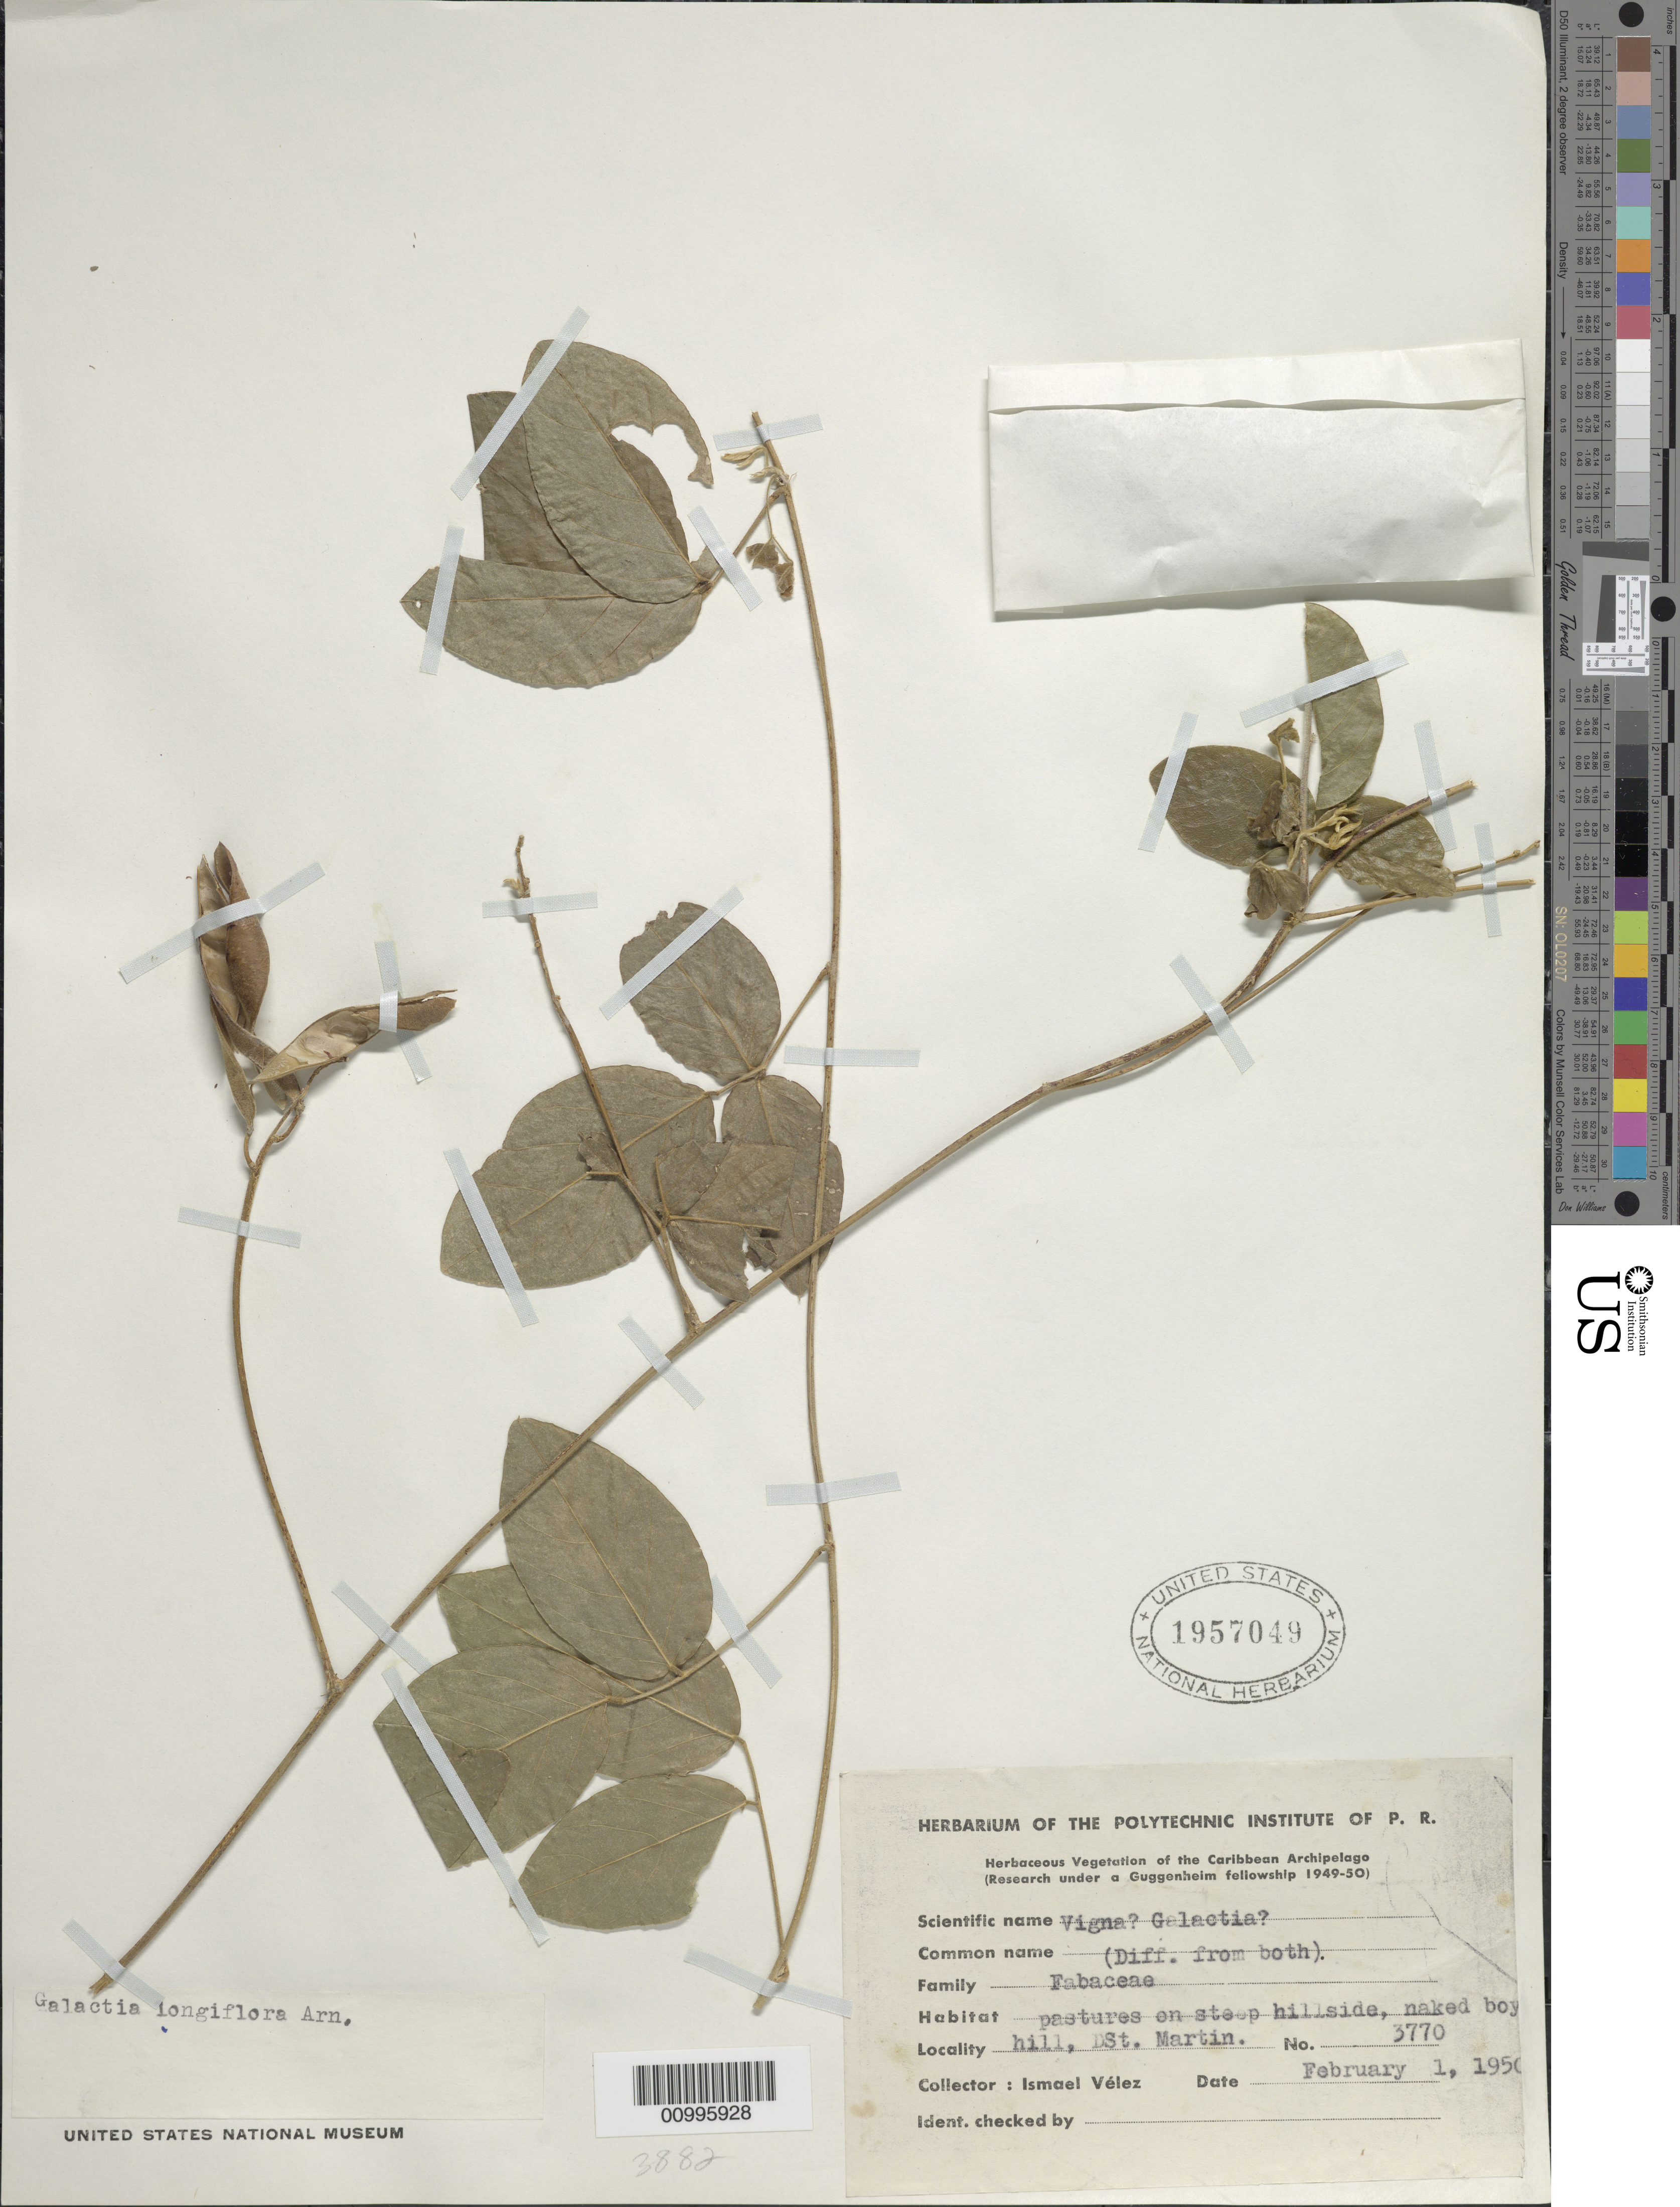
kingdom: Plantae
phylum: Tracheophyta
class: Magnoliopsida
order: Fabales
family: Fabaceae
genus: Galactia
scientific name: Galactia longiflora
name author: Arn.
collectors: I. Velez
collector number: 3770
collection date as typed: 01 Feb 1950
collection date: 1950-02-01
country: Sint Maartin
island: Sint Maarten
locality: Pasture on steep hills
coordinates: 0 N, 0 E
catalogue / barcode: US 1957049